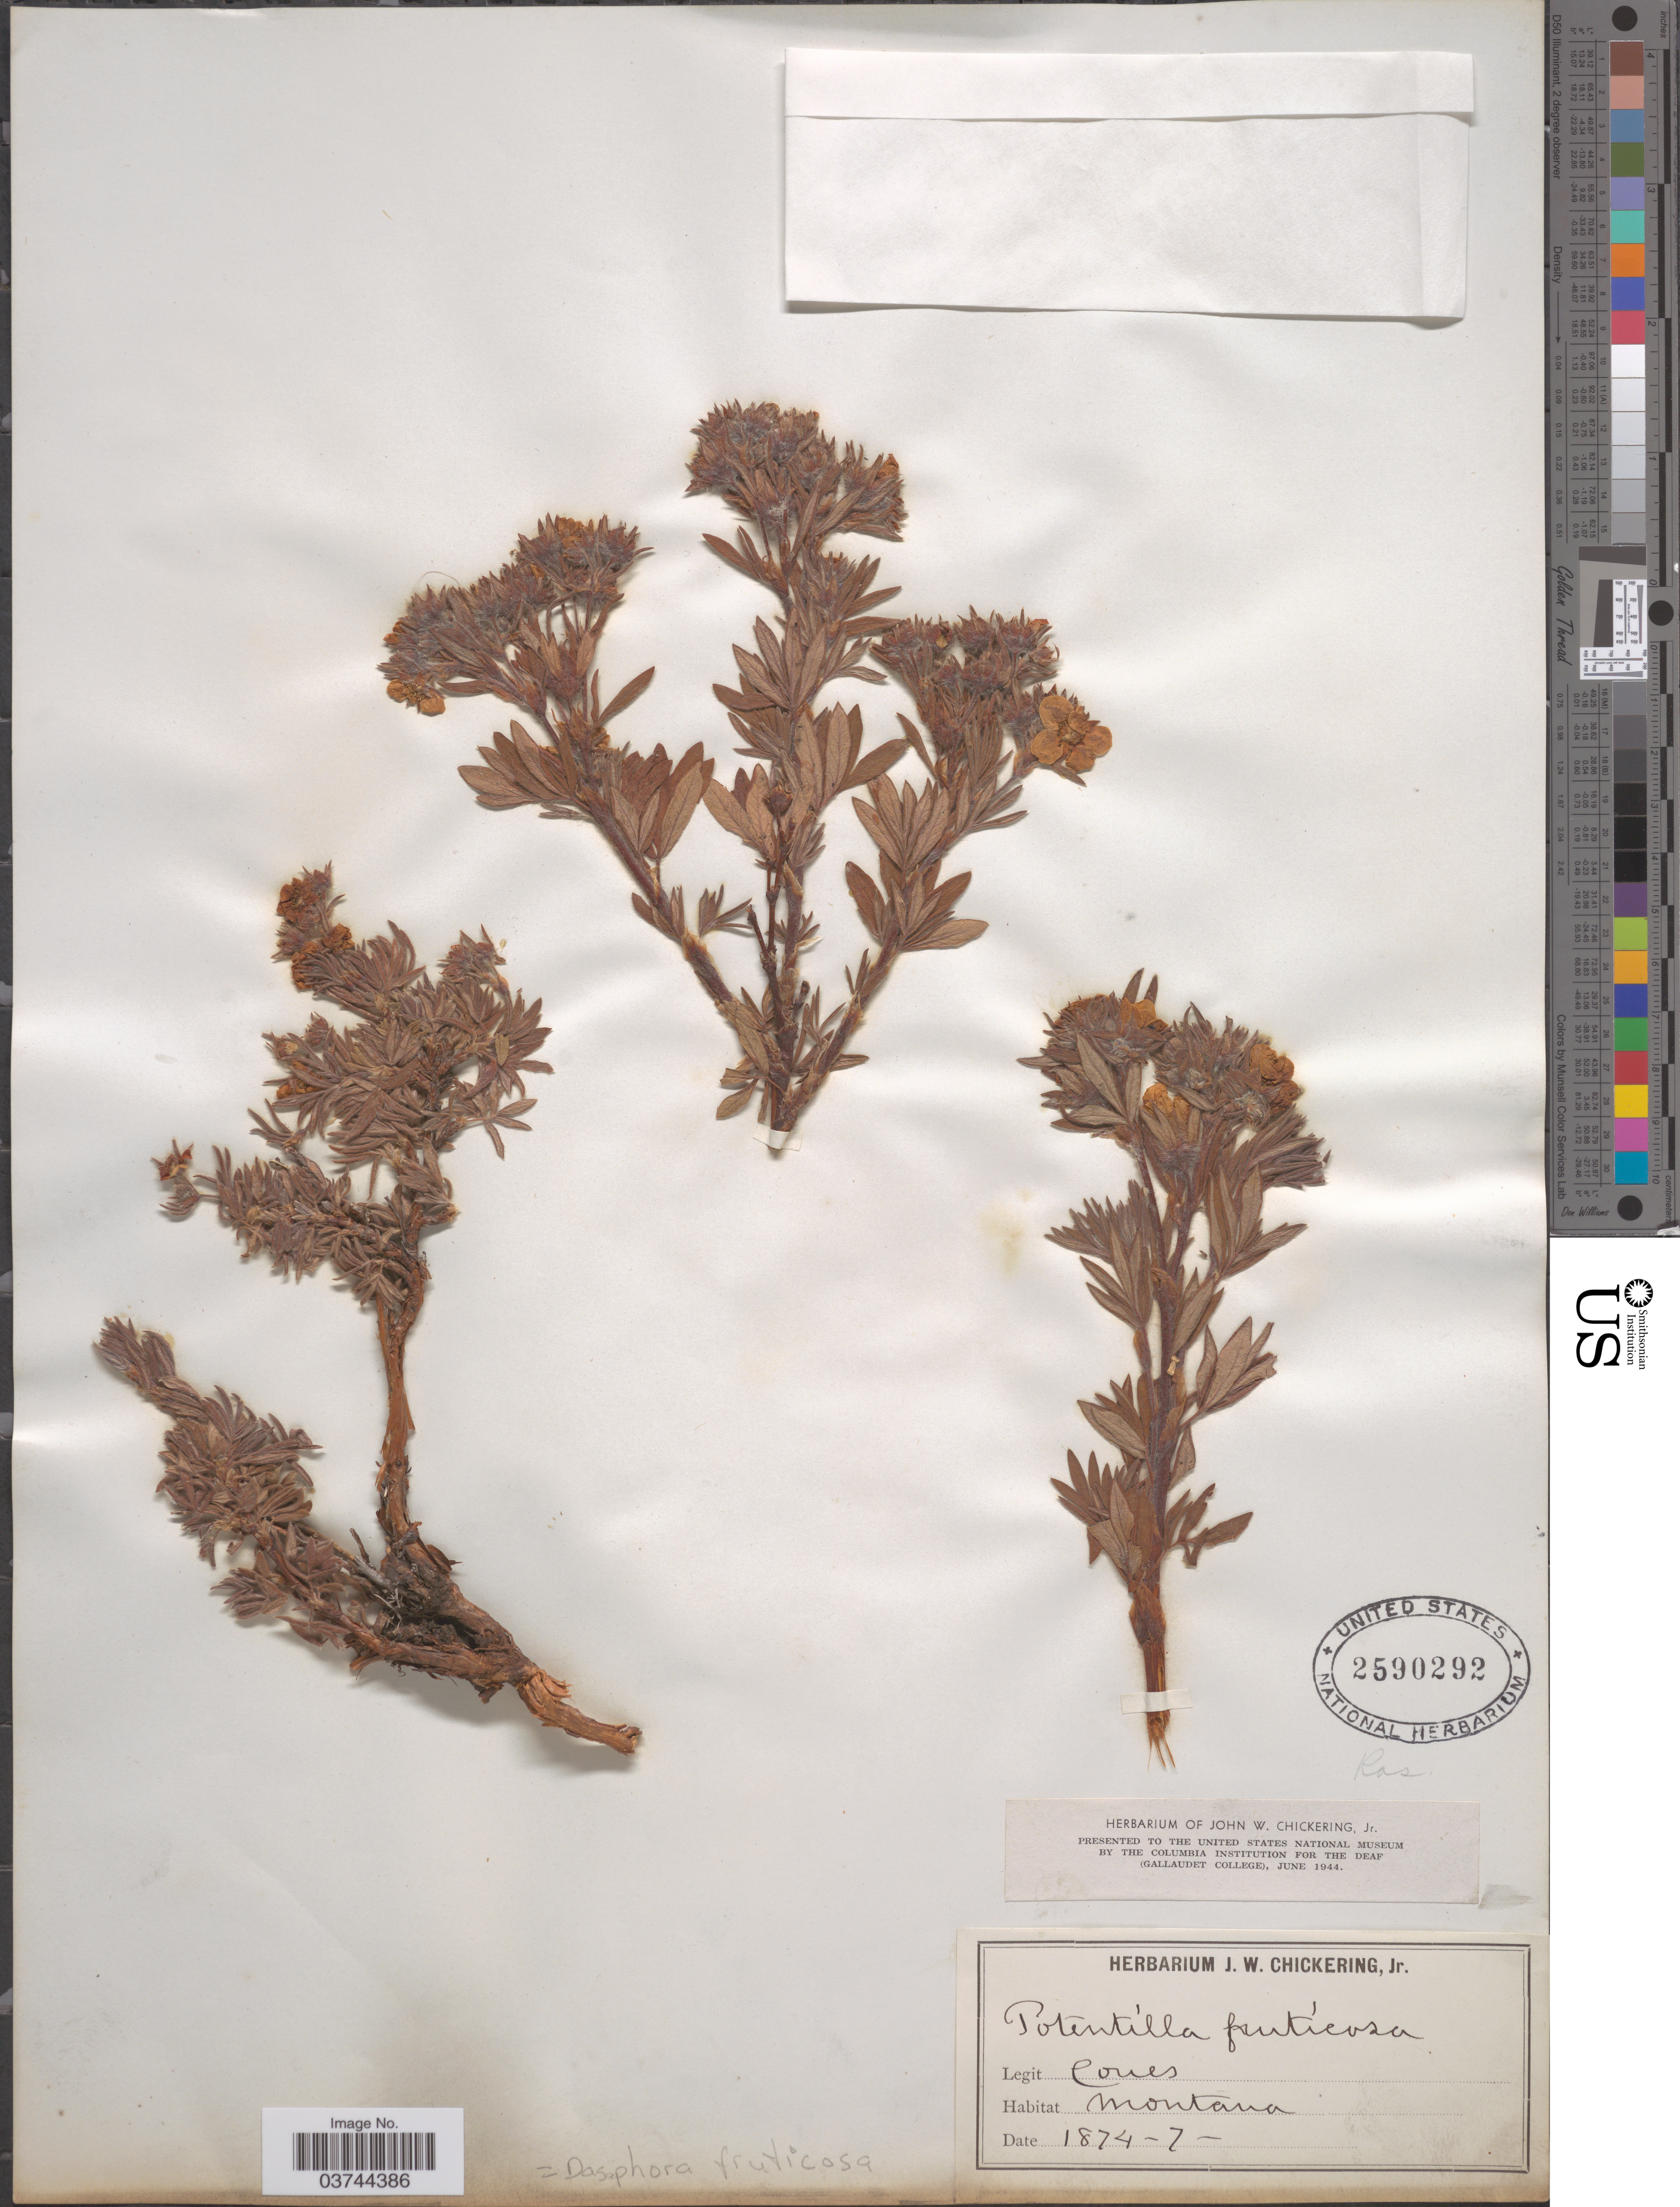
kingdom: Plantae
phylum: Tracheophyta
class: Magnoliopsida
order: Rosales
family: Rosaceae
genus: Dasiphora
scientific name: Dasiphora fruticosa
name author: (L.) Rydb.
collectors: ex herb. J.W. Chickering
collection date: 1874-07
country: United States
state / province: Montana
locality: Cones.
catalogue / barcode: US 2590292